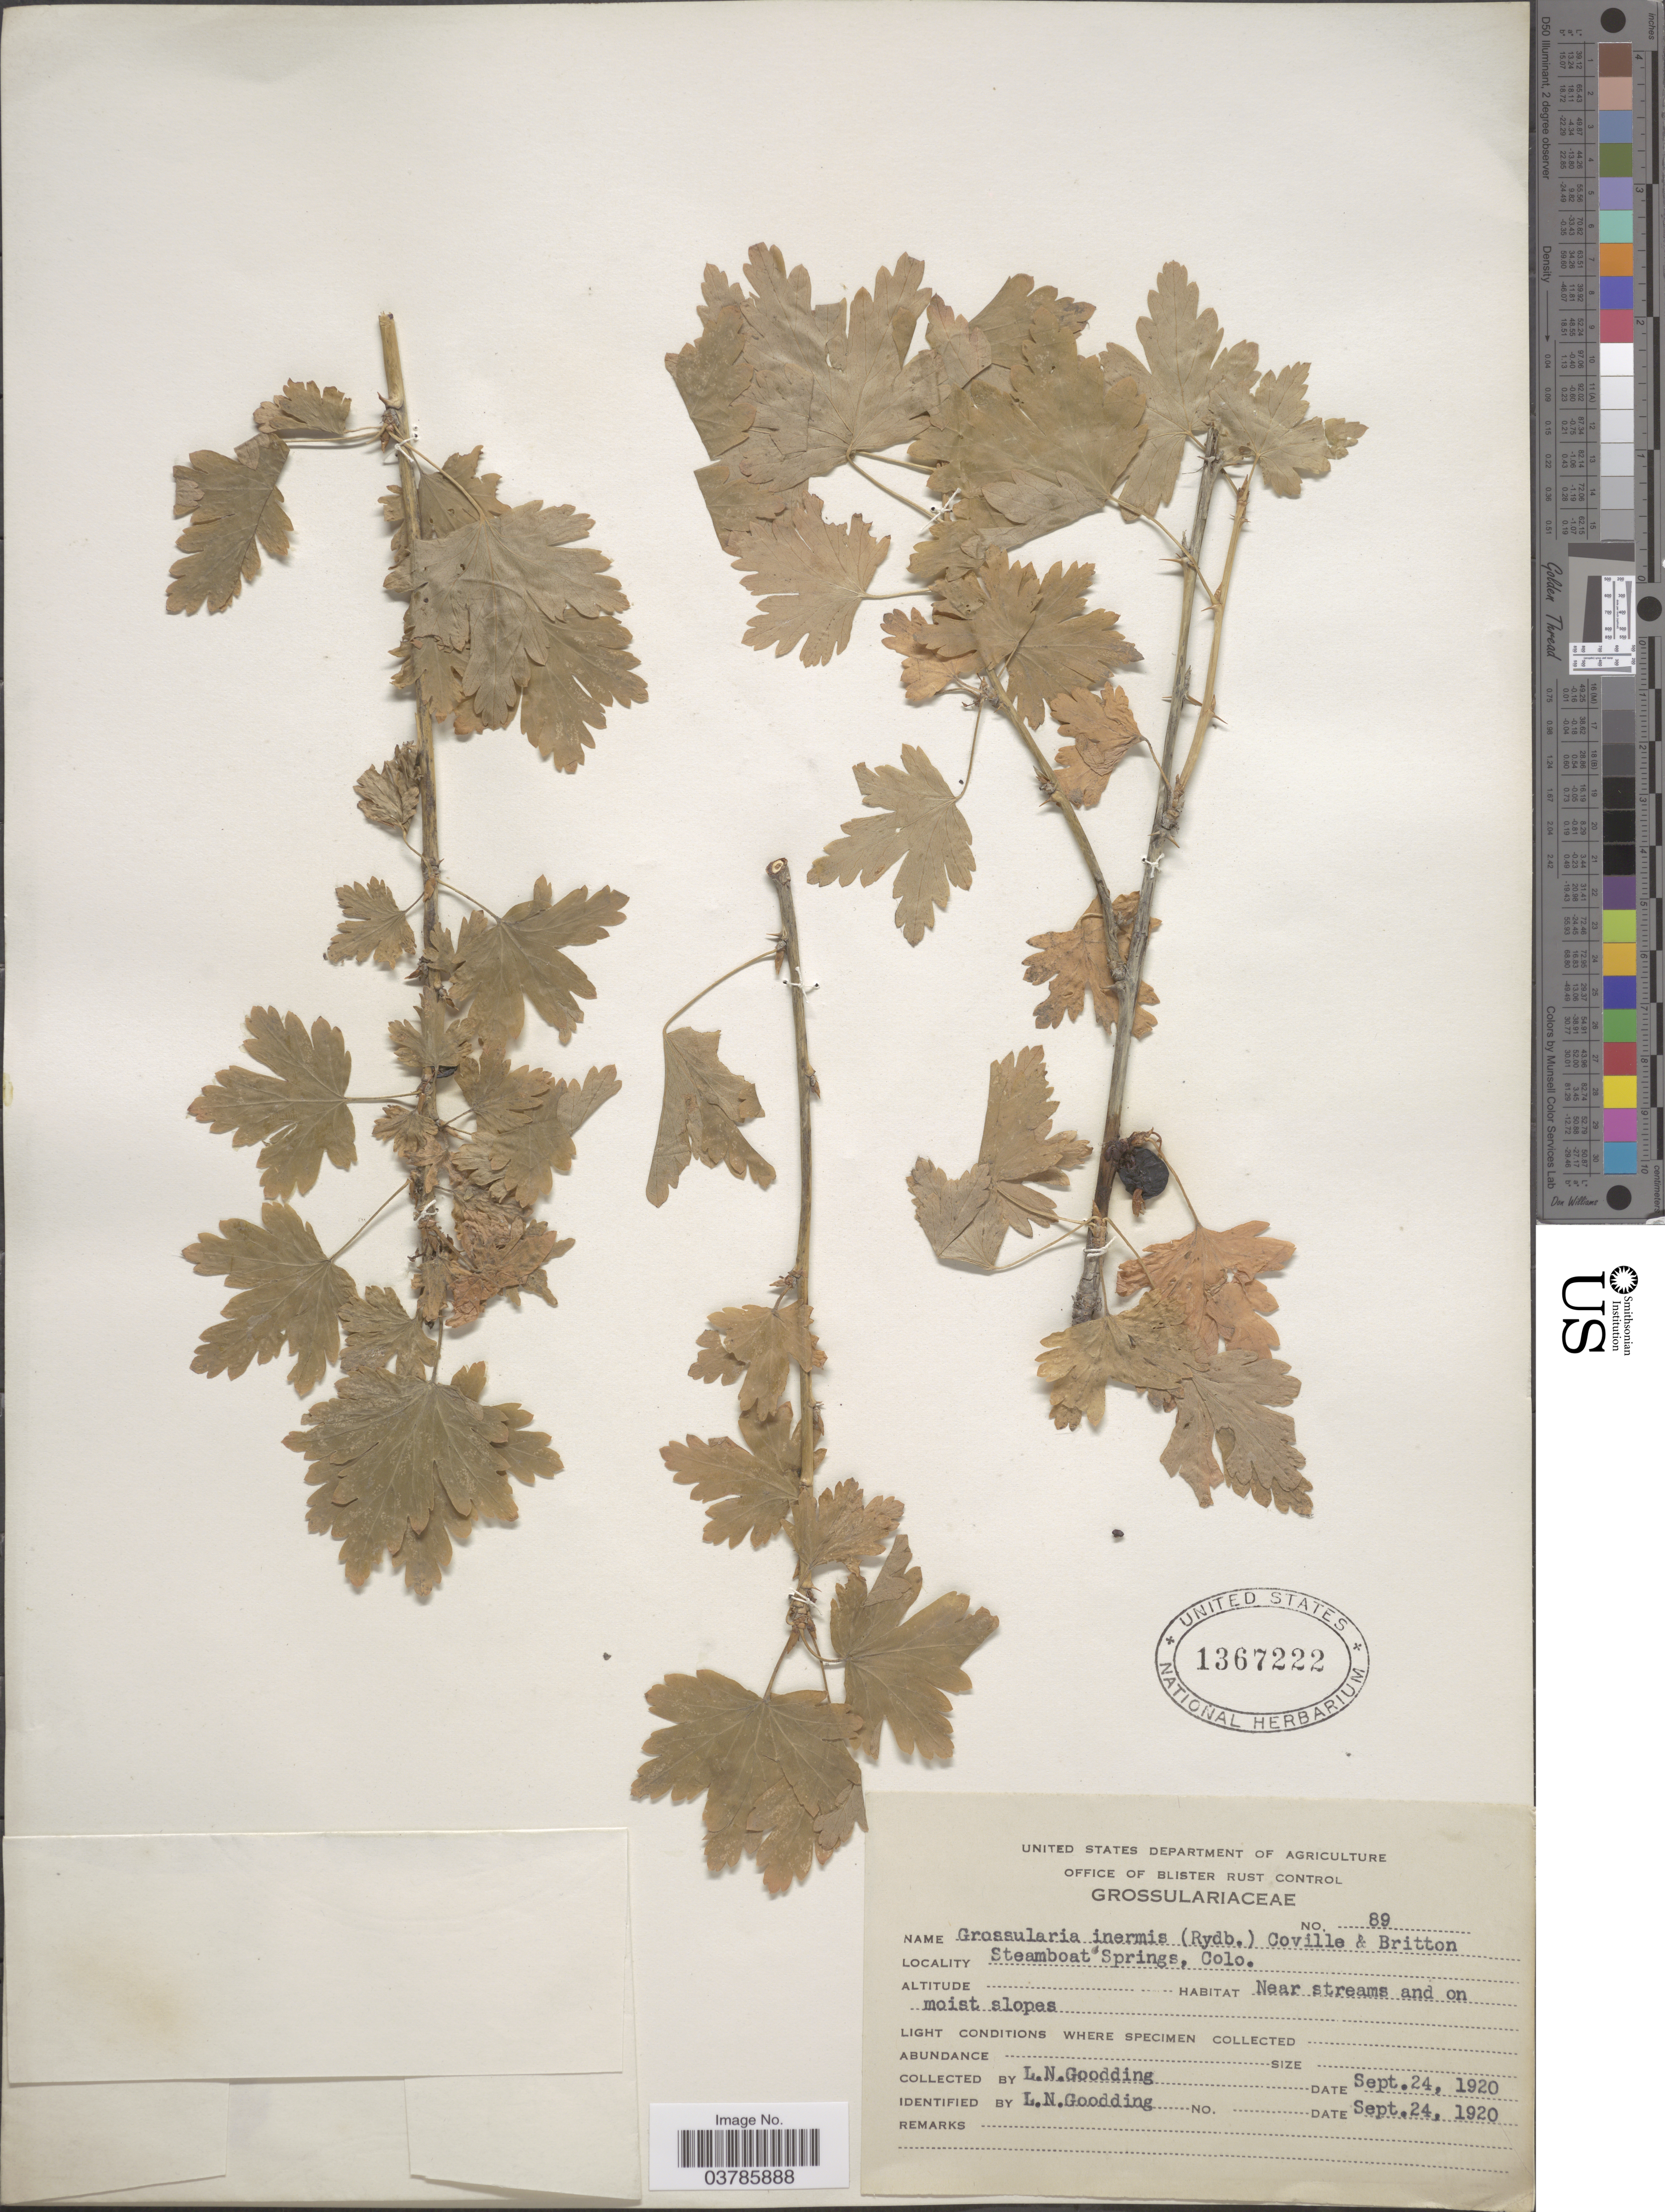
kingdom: Plantae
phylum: Tracheophyta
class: Magnoliopsida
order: Saxifragales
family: Grossulariaceae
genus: Ribes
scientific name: Ribes inerme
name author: Rydb.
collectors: L. N. Goodding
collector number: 89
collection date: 1920-09-24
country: United States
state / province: Colorado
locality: Steamboat Springs.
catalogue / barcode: US 1367222